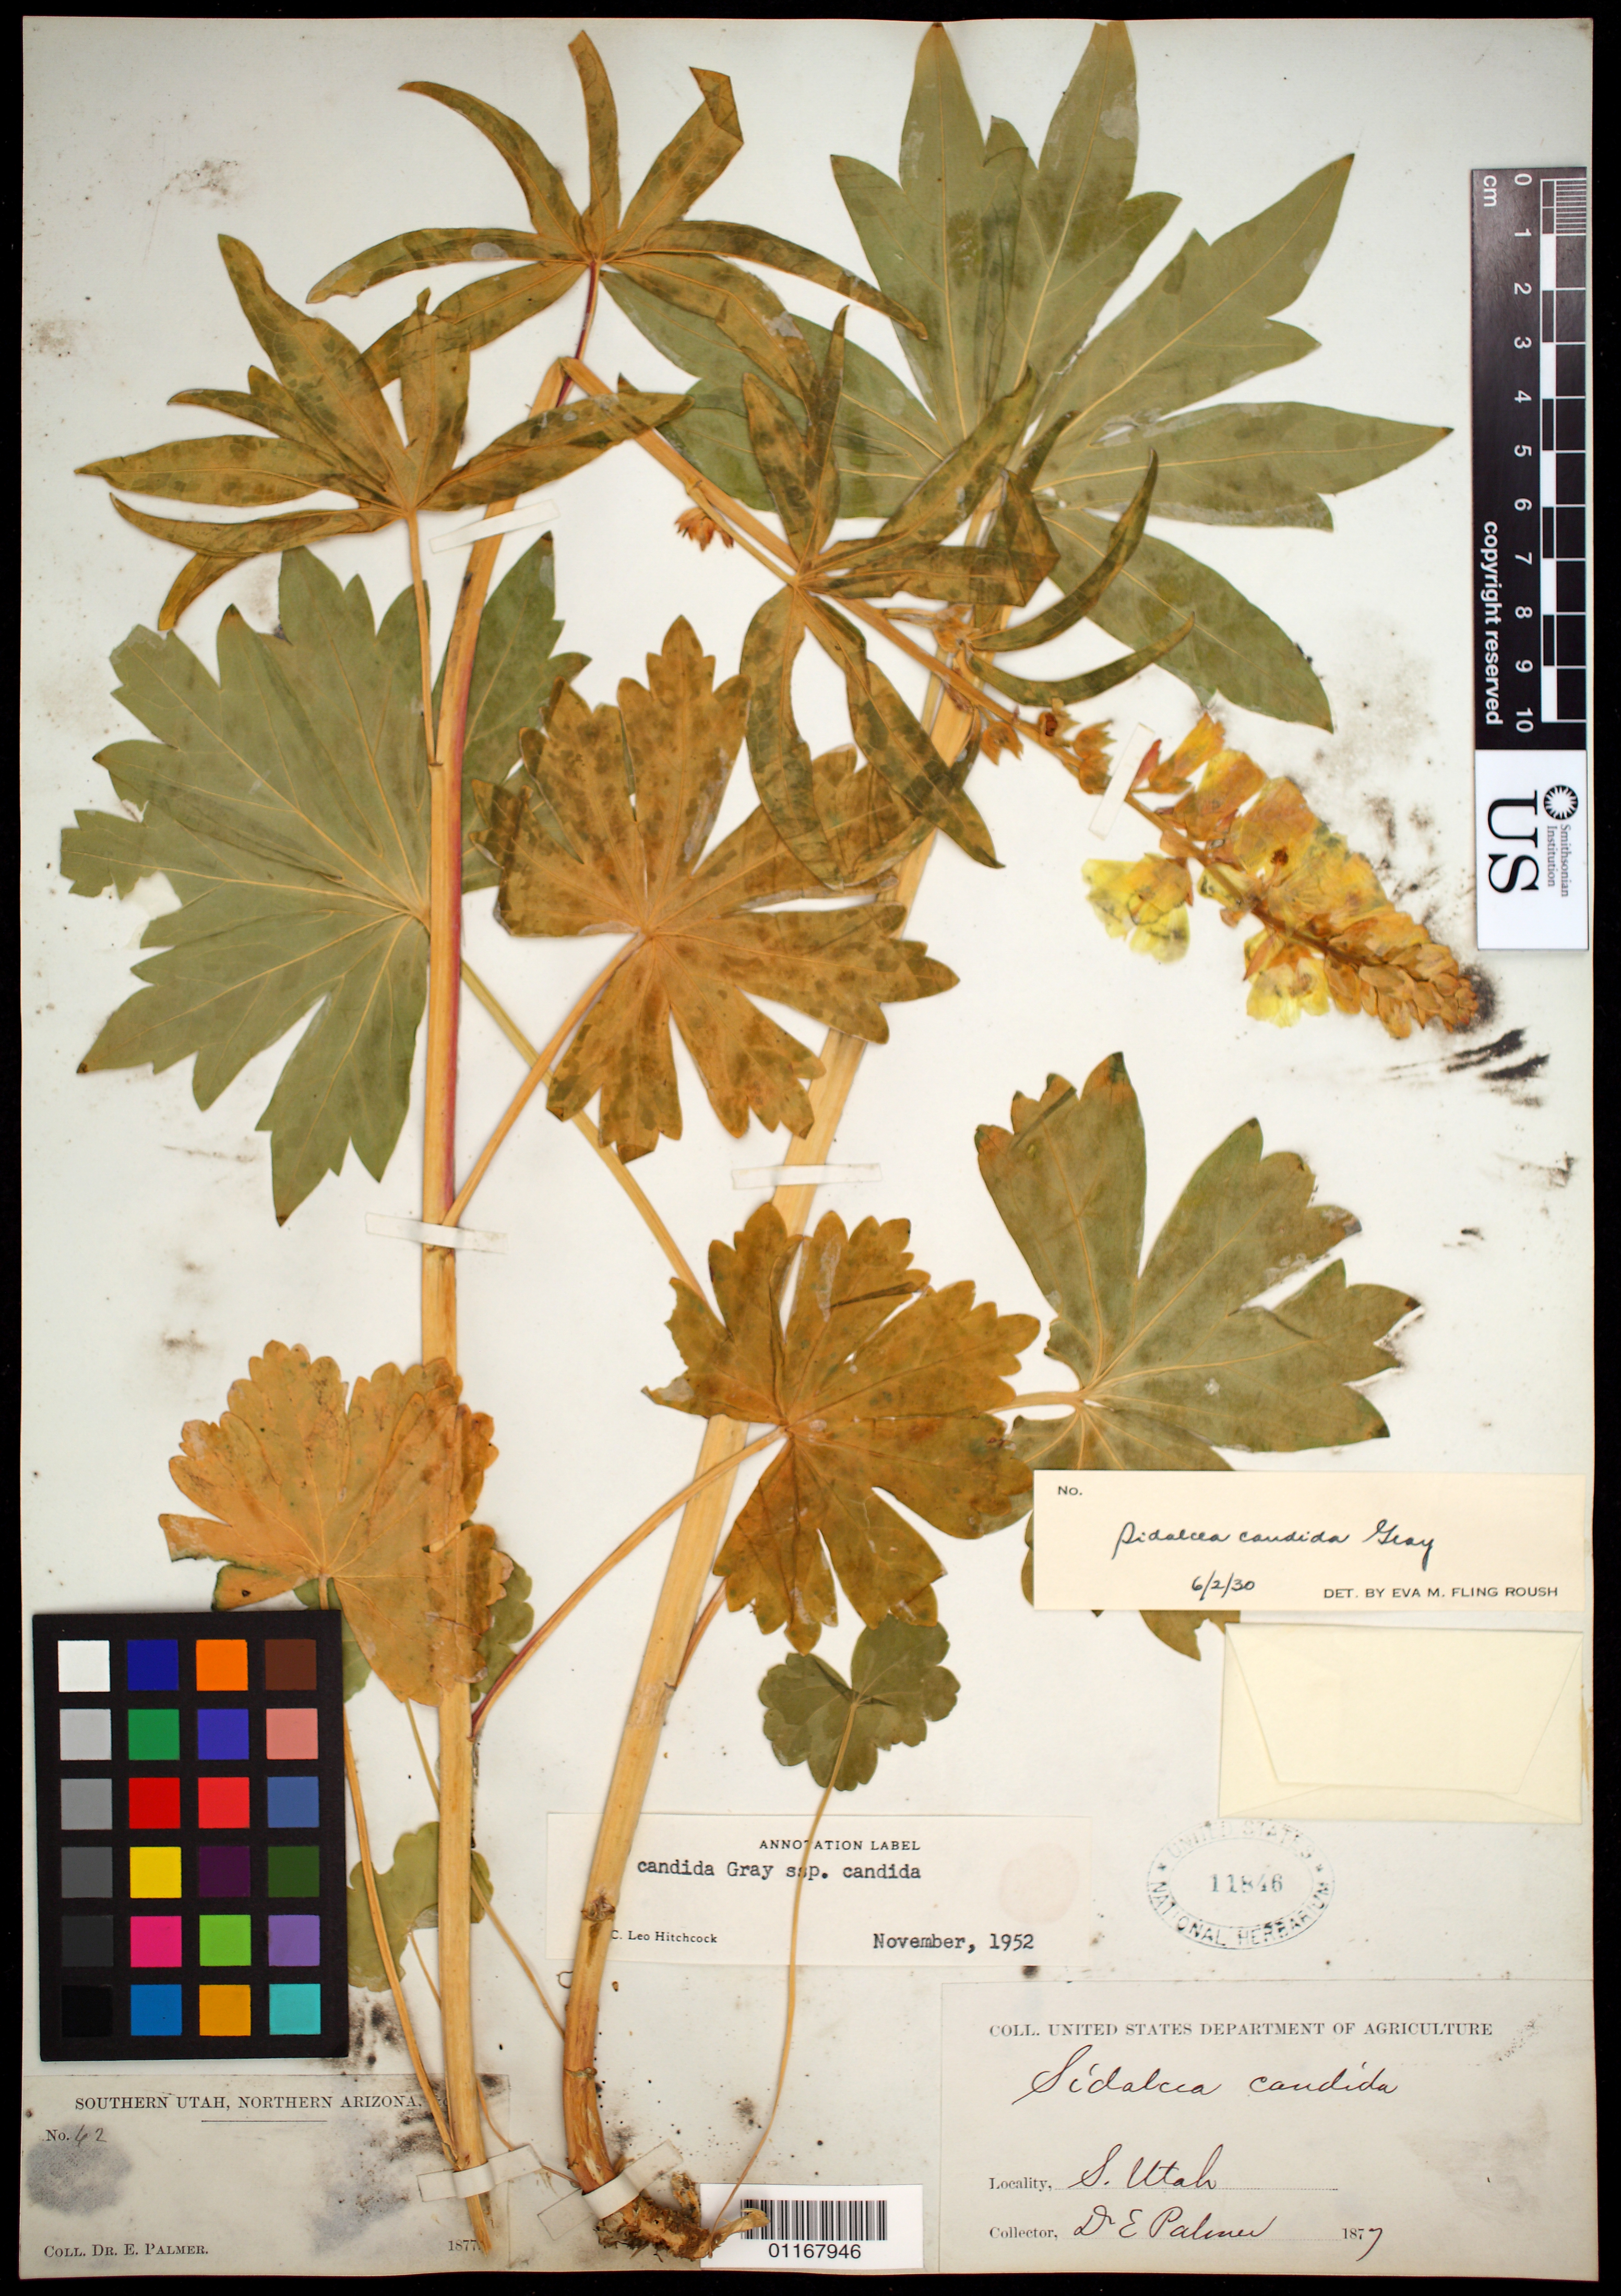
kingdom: Plantae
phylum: Tracheophyta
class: Magnoliopsida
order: Malvales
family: Malvaceae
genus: Sidalcea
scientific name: Sidalcea candida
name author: A. Gray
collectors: E. Palmer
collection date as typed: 1877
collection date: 1877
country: United States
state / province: Utah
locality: Southern Utah.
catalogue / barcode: US 11846